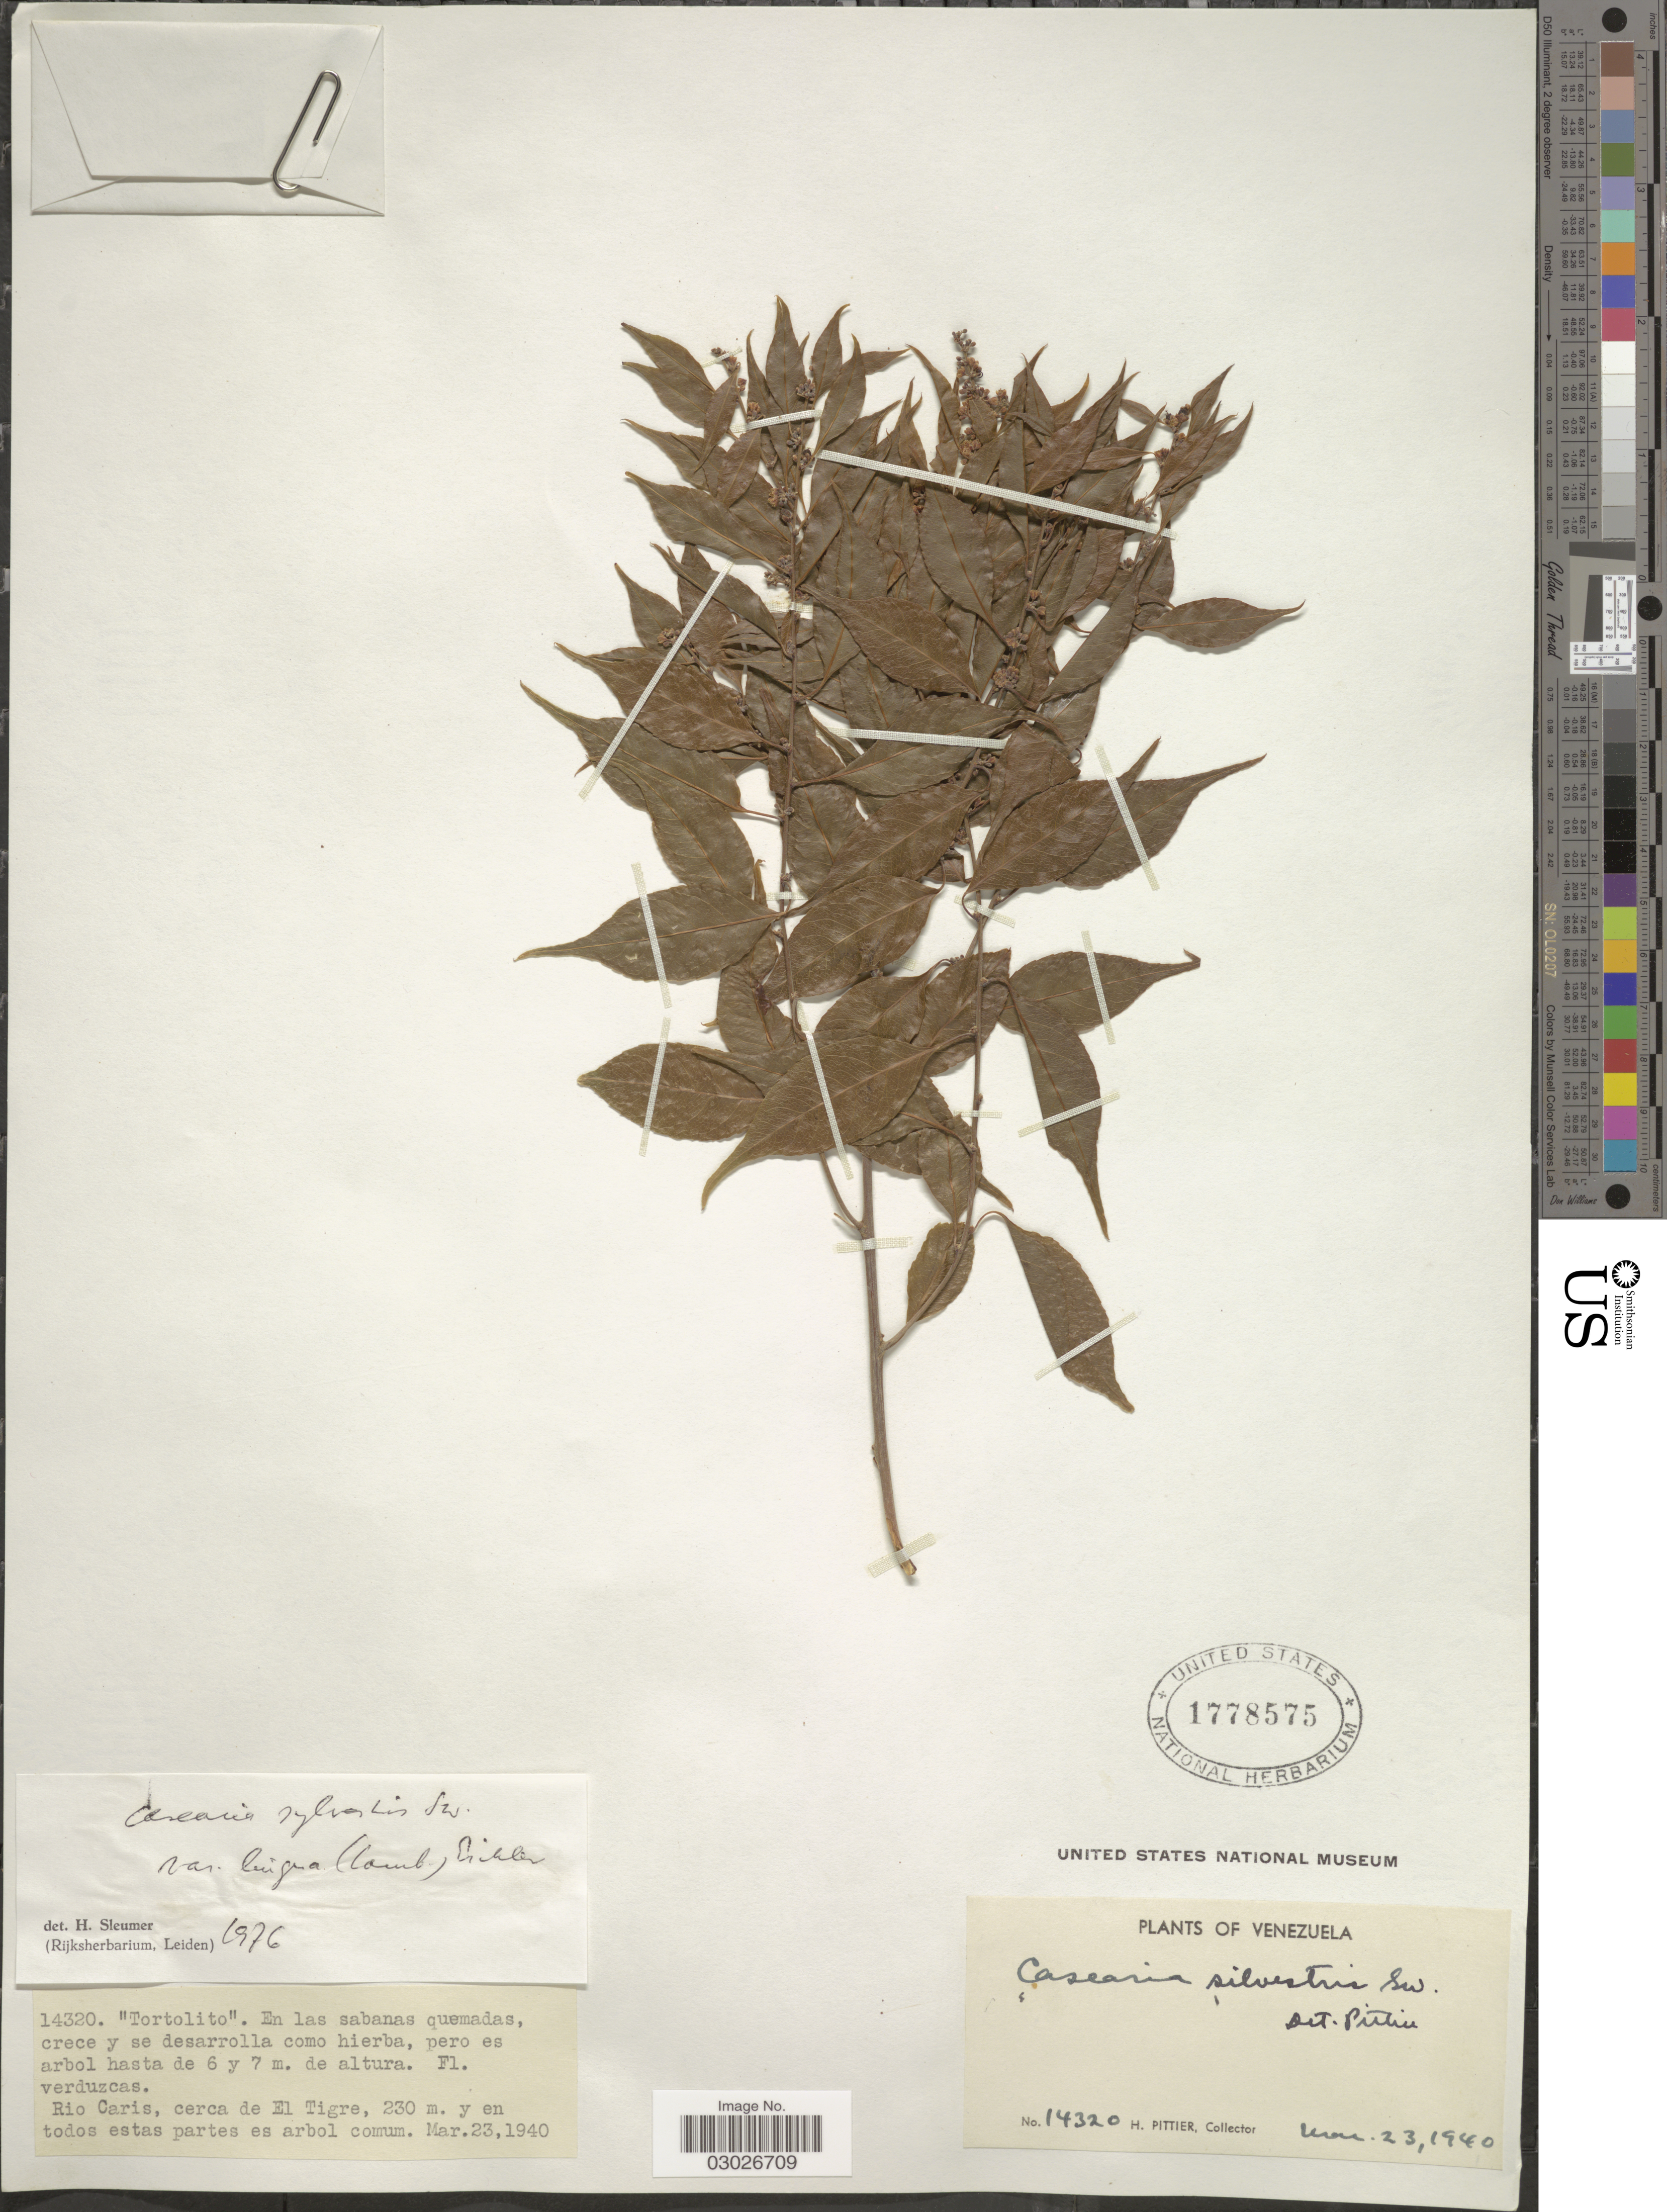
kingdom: Plantae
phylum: Tracheophyta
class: Magnoliopsida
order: Malpighiales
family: Salicaceae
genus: Casearia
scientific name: Casearia sylvestris var. lingua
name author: (Cambess.) Eichler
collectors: H. F. Pittier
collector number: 14320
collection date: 1940-03-23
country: Venezuela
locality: Rio Caris, cerca de El Tigre.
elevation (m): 230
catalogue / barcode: US 1778575